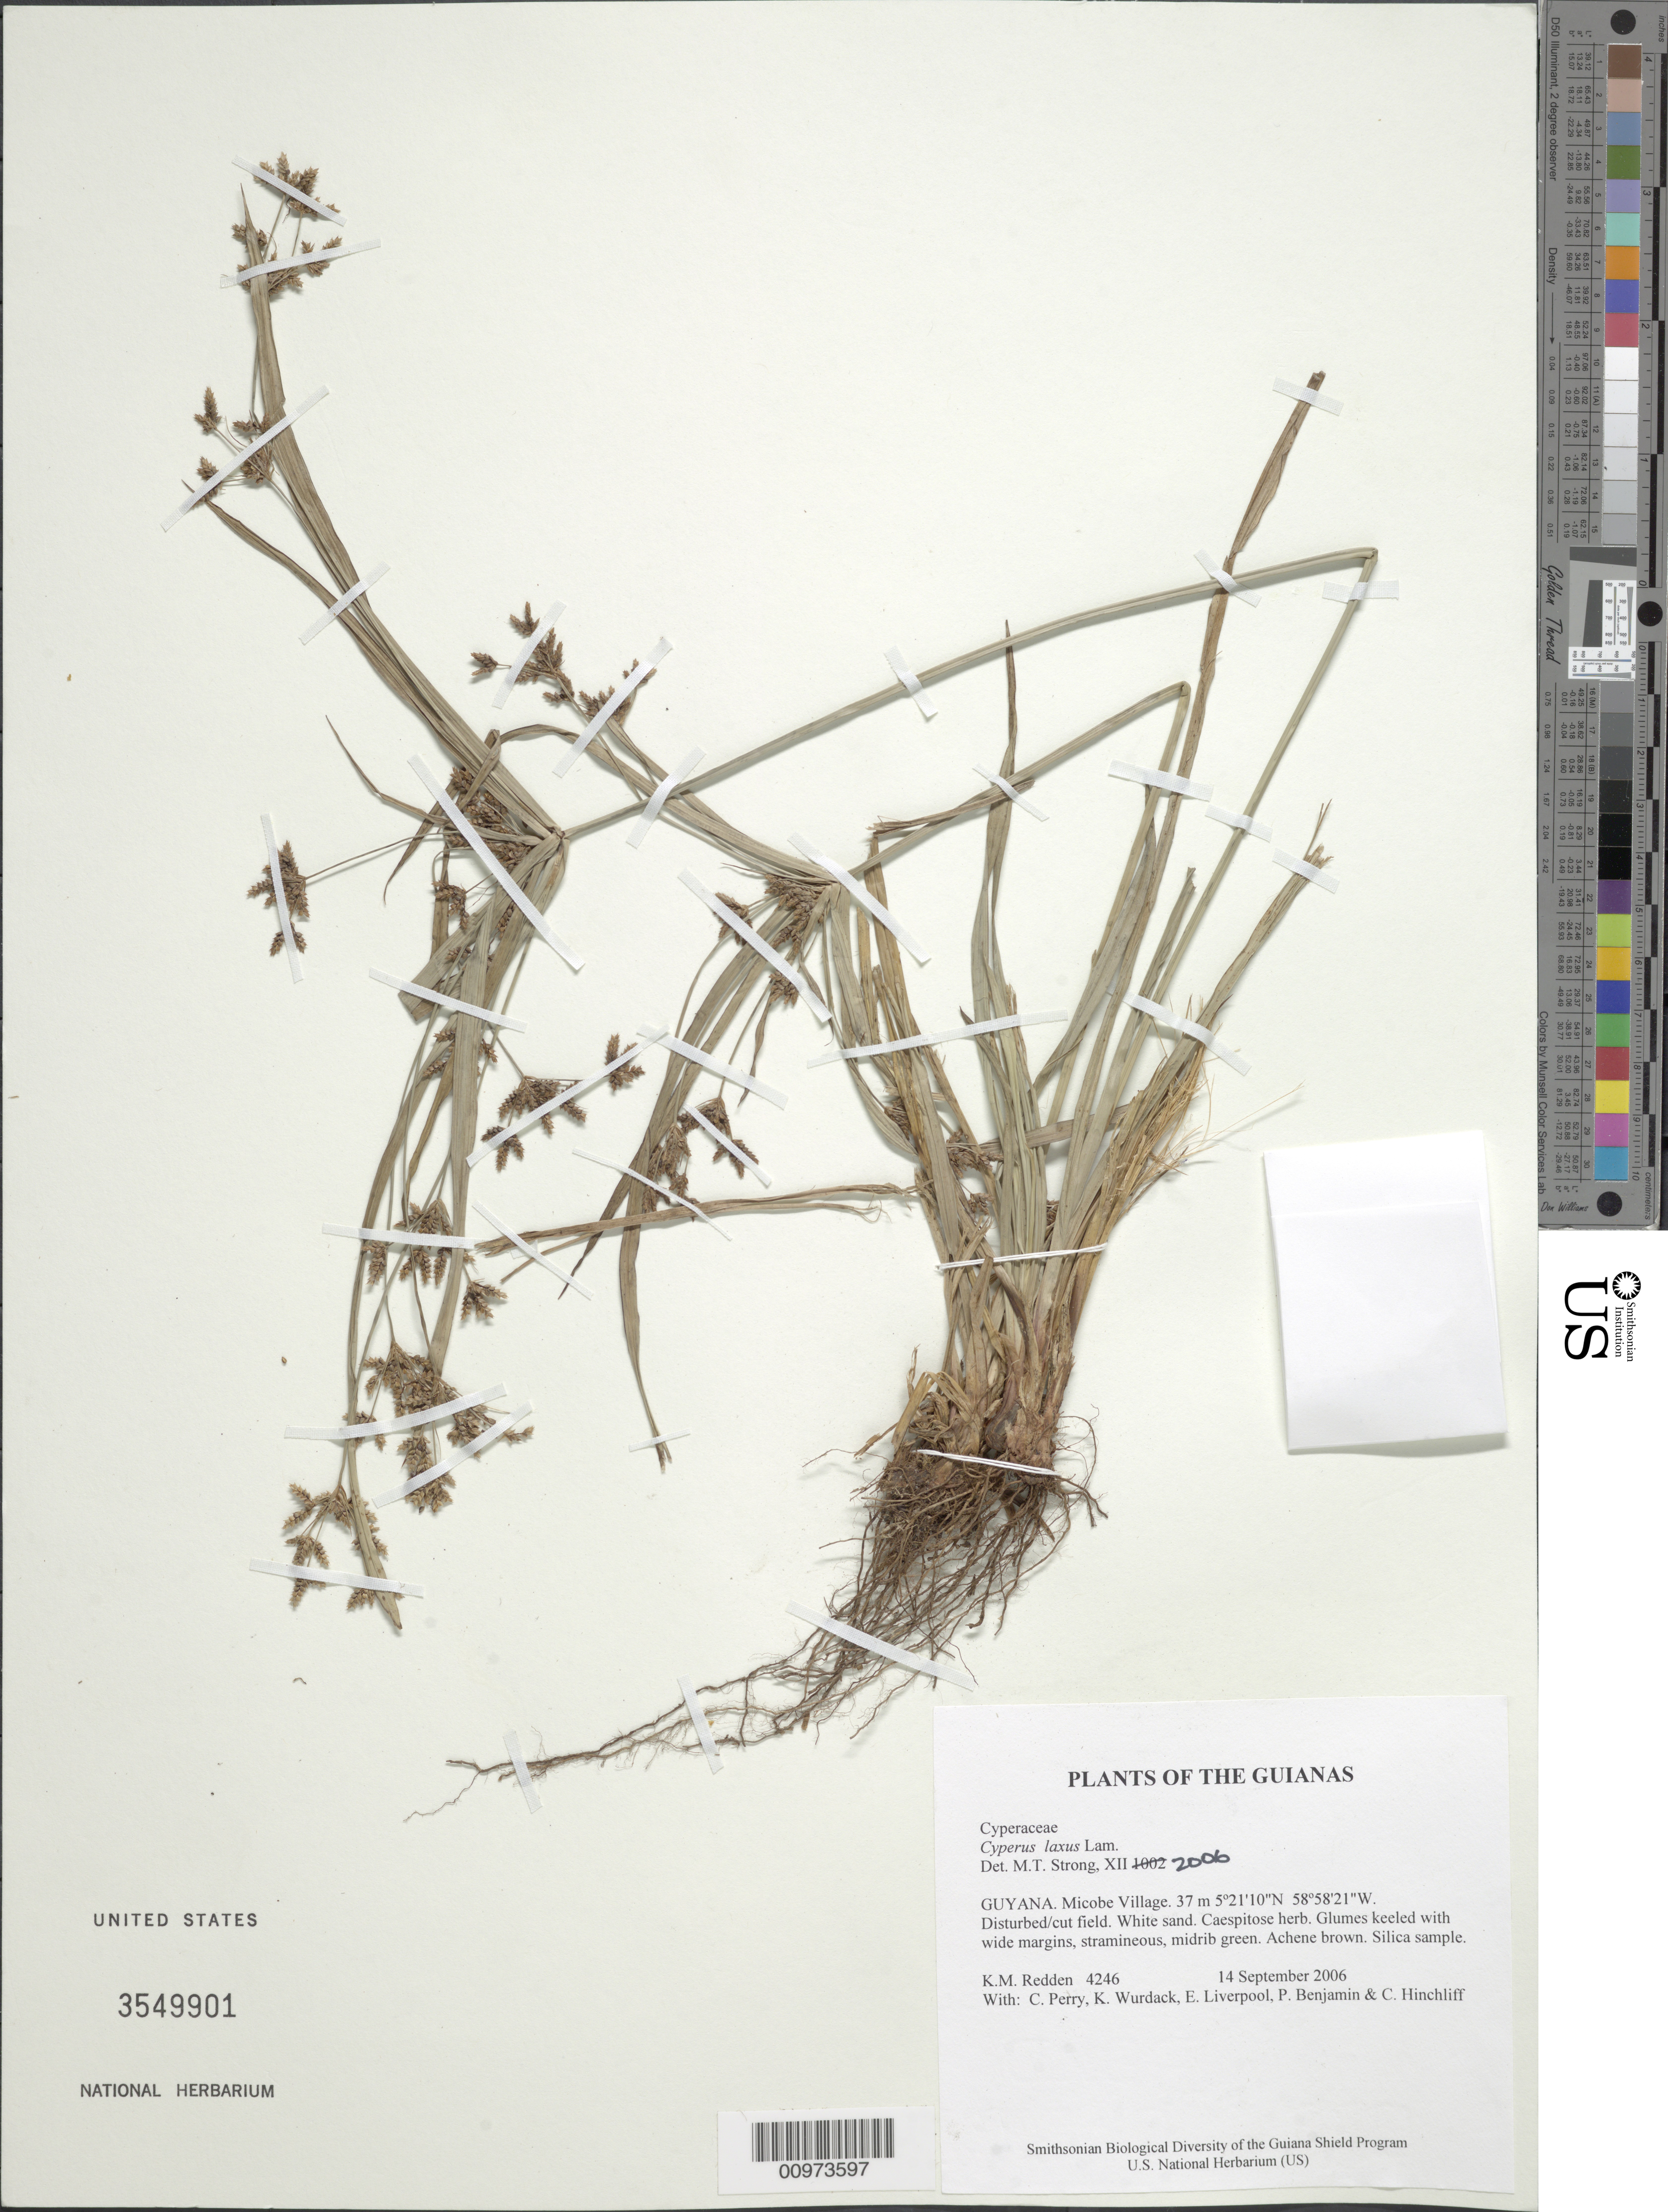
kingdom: Plantae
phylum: Tracheophyta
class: Liliopsida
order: Poales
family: Cyperaceae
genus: Cyperus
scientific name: Cyperus laxus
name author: Lam.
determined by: Strong, M. T., (US), Smithsonian Institution - National Museum of Natural History (UNITED STATES)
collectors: K. M. Redden, C. Perry, K. Wurdack, E. Liverpool, P. Benjamin & C. E. Hinchliff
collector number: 4246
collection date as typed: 14 September 2006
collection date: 2006-09-14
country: Guyana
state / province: Potaro-Siparuni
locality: Micobe Village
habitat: Disturbed/cut field. White sand.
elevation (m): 37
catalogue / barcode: US 3549901